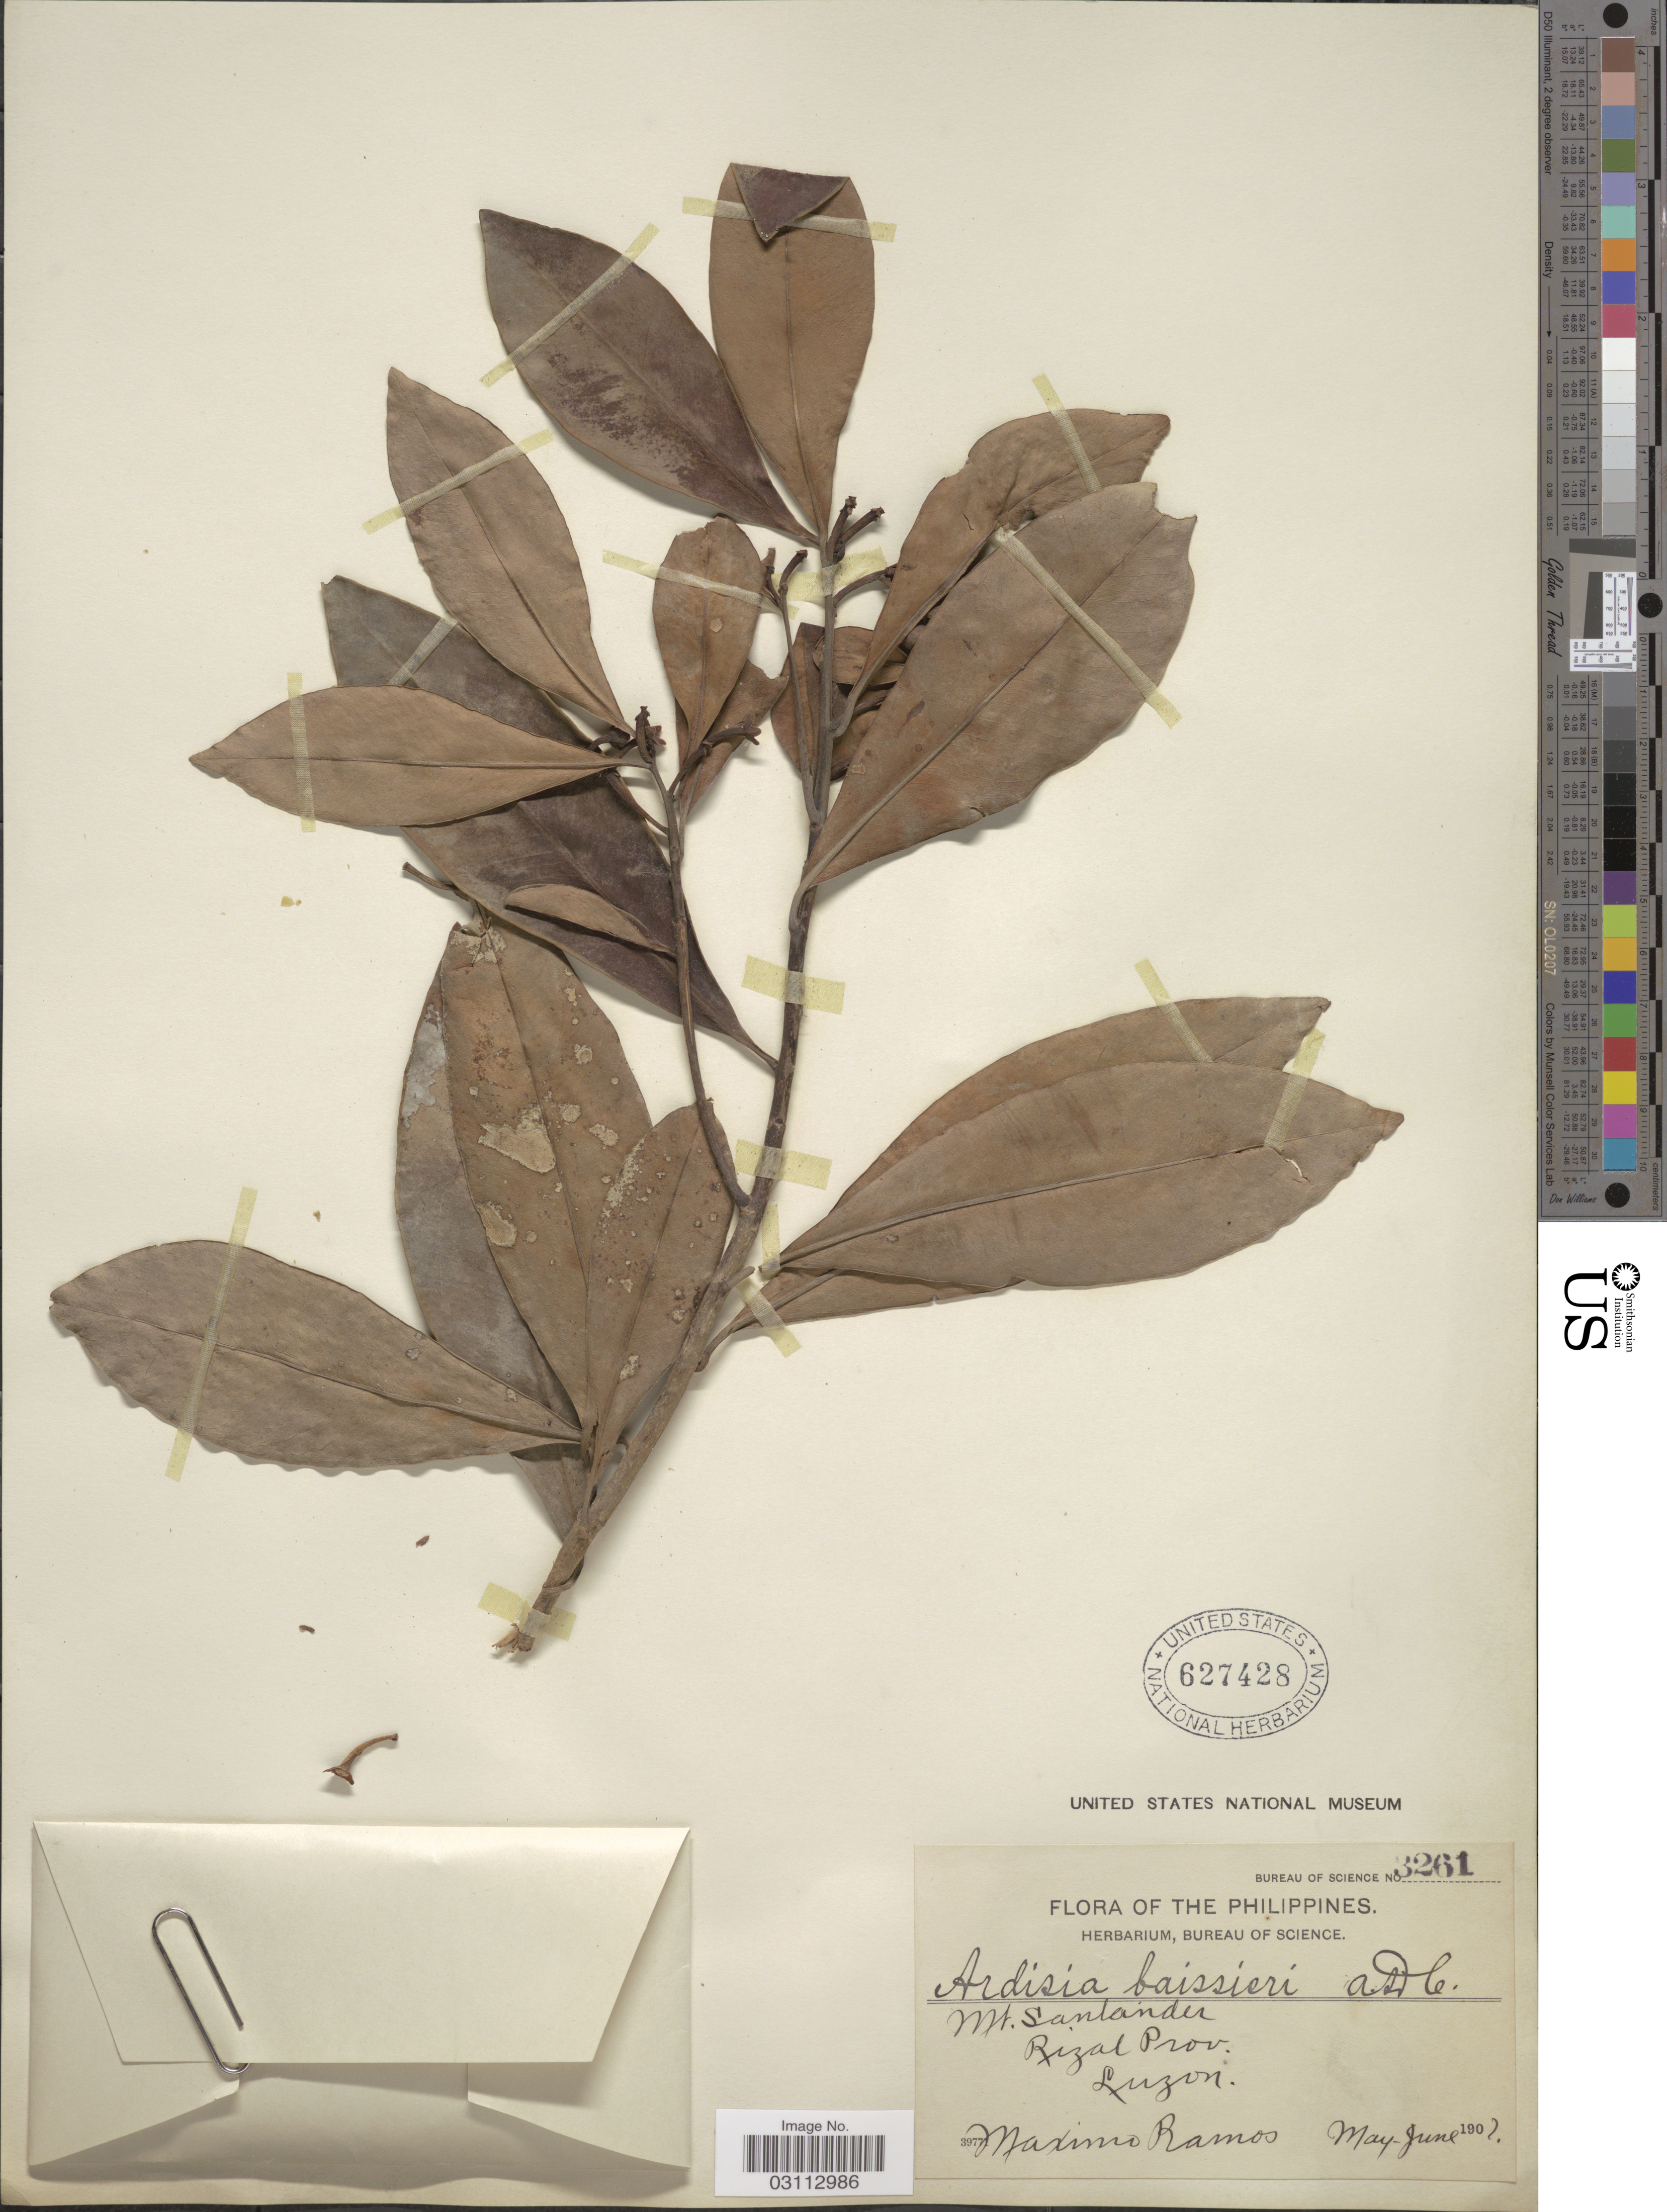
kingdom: Plantae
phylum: Tracheophyta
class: Magnoliopsida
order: Ericales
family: Primulaceae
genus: Ardisia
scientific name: Ardisia squamulosa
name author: C. Presl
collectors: M. Ramos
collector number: Bureau of Science 3261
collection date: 1907-05/1907-06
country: Philippines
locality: Mt. Santander. Rizal Prov. Luzon.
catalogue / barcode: US 627428